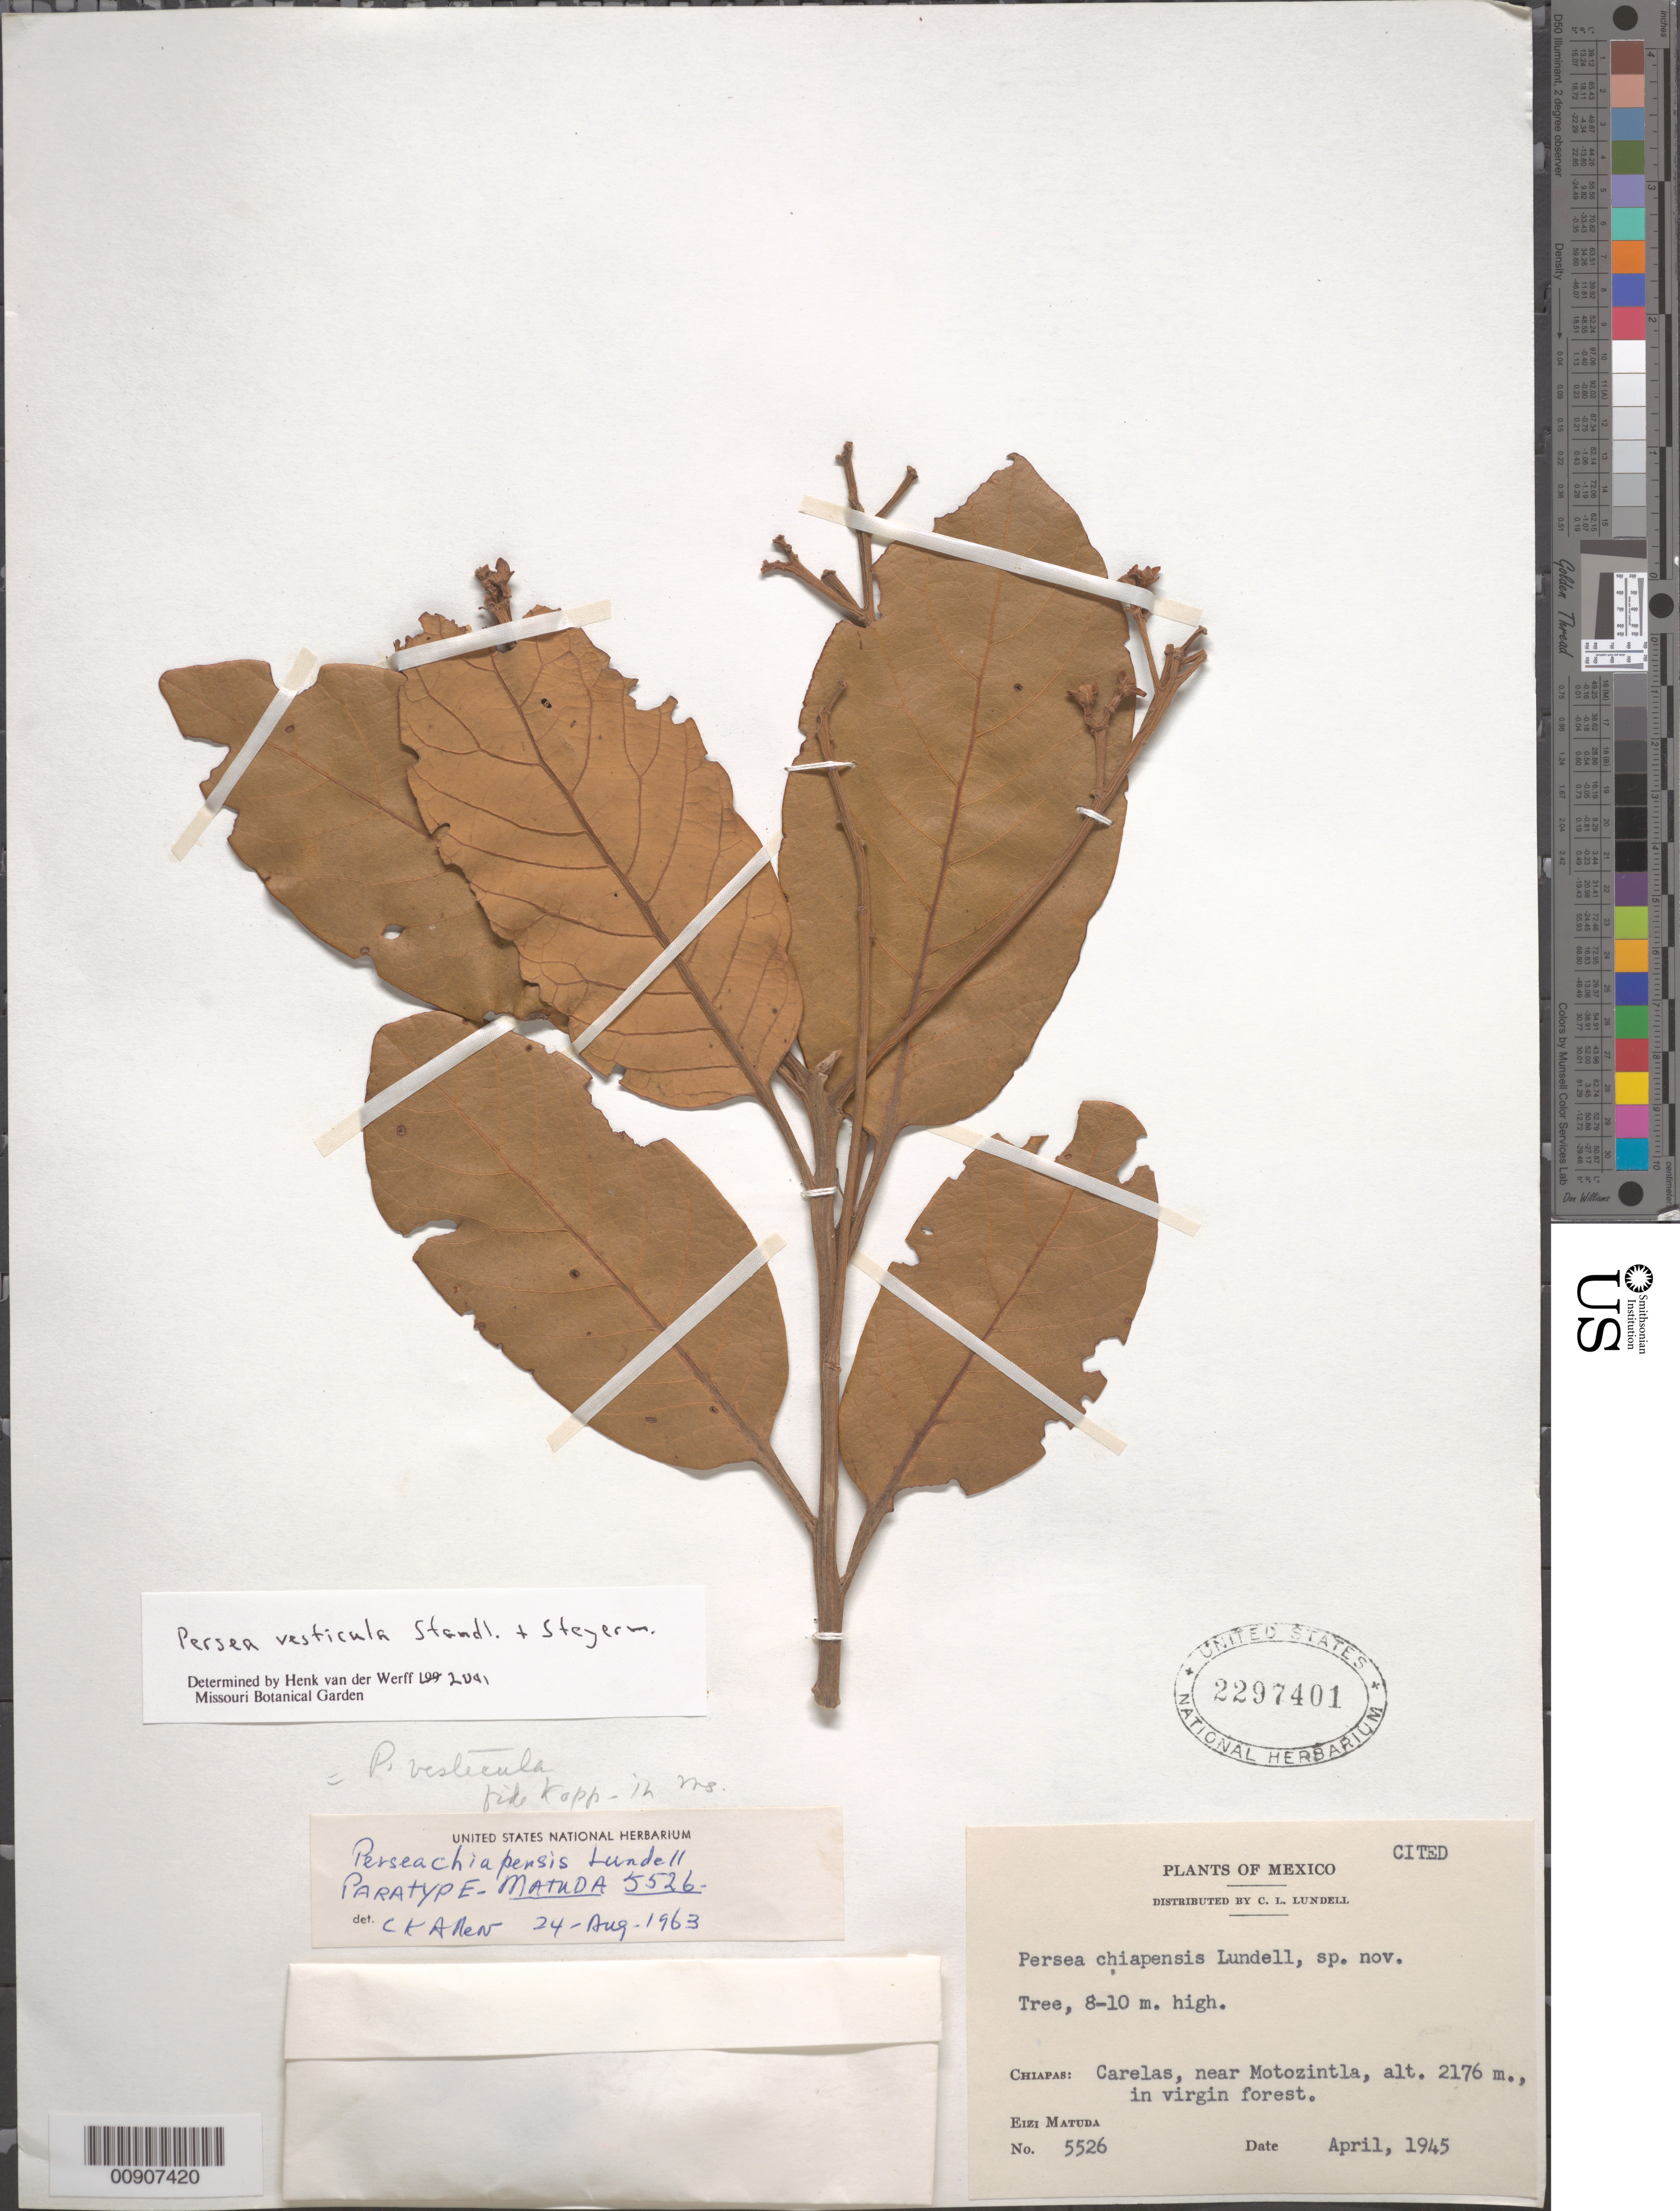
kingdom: Plantae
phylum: Tracheophyta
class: Magnoliopsida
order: Laurales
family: Lauraceae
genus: Persea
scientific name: Persea vesticula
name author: Standl. & Steyerm.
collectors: E. Matuda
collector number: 5526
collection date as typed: Apr 1945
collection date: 1945-04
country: Mexico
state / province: Chiapas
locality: Chiapas: Carelas, near Motozintla.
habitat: In virgin forest.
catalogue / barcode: US 2297401